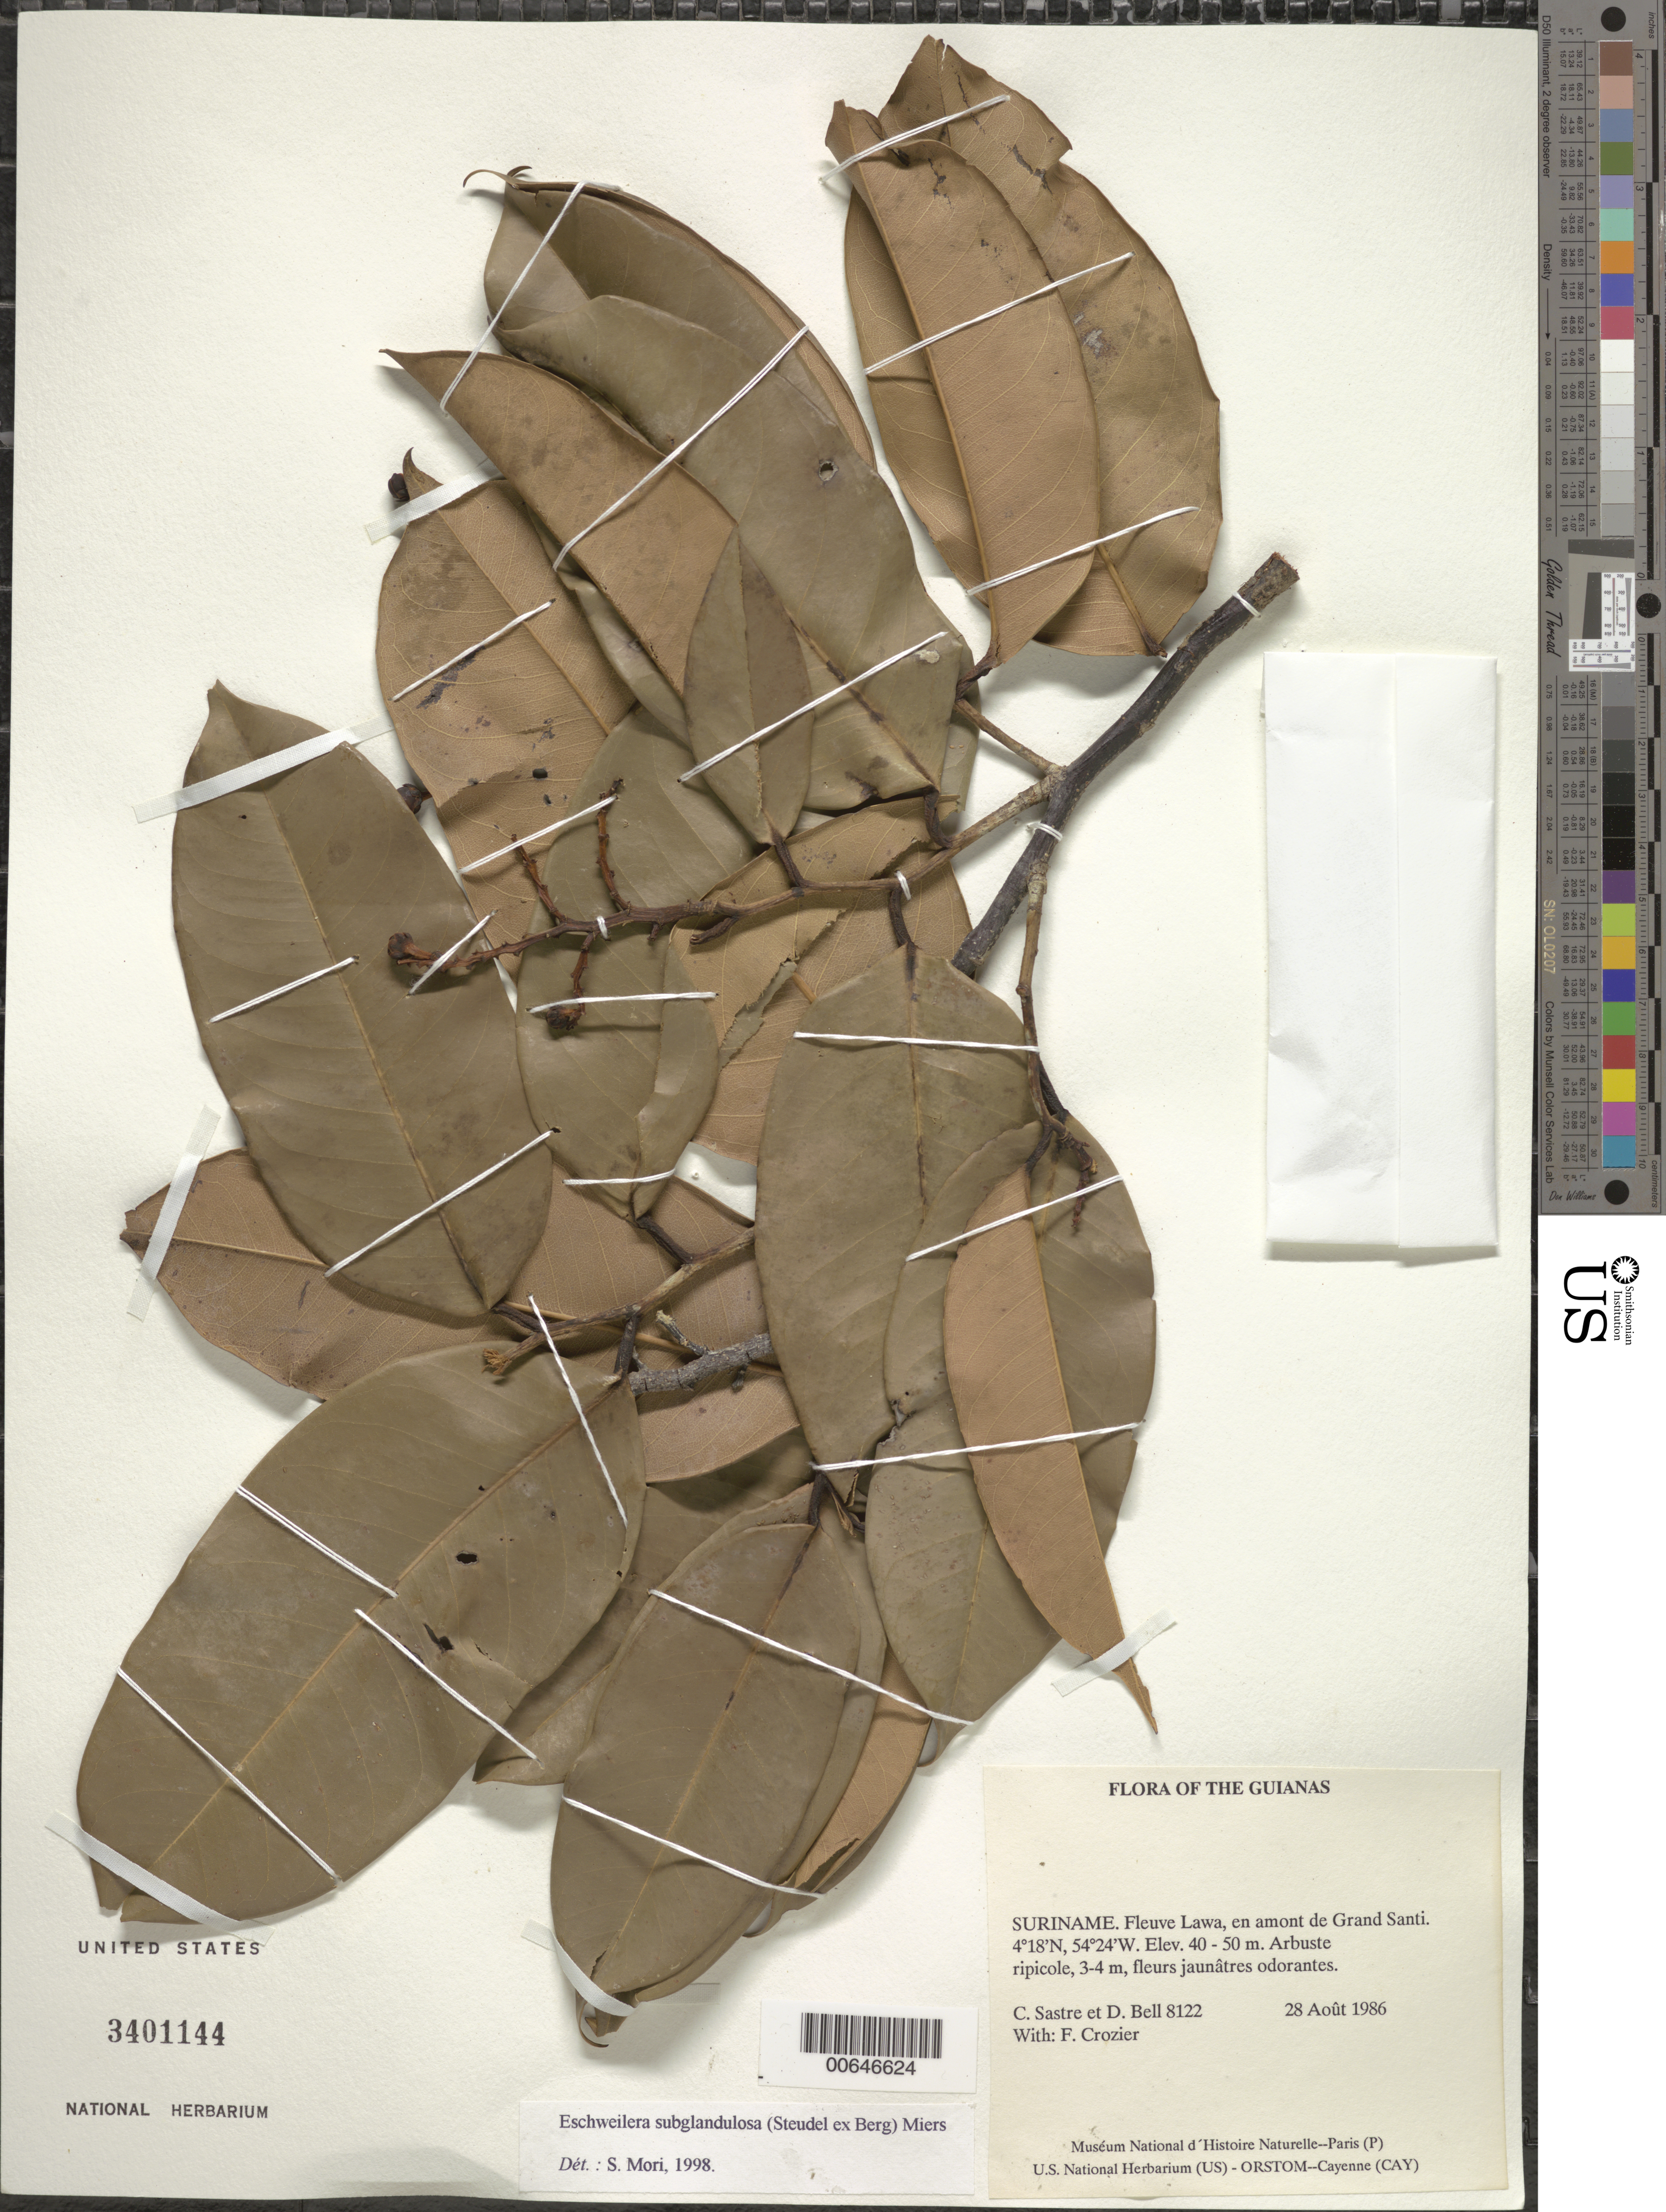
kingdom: Plantae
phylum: Tracheophyta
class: Magnoliopsida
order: Ericales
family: Lecythidaceae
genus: Eschweilera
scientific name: Eschweilera subglandulosa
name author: (Steud. ex Berg) Miers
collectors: C. H. L. Sastre, D. A. Bell & F. Crozier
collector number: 8122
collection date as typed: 28 August 1986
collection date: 1986-08-28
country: Suriname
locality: Fleuve Lawa, en amont de Grand Santi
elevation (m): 40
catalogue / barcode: US 3401144